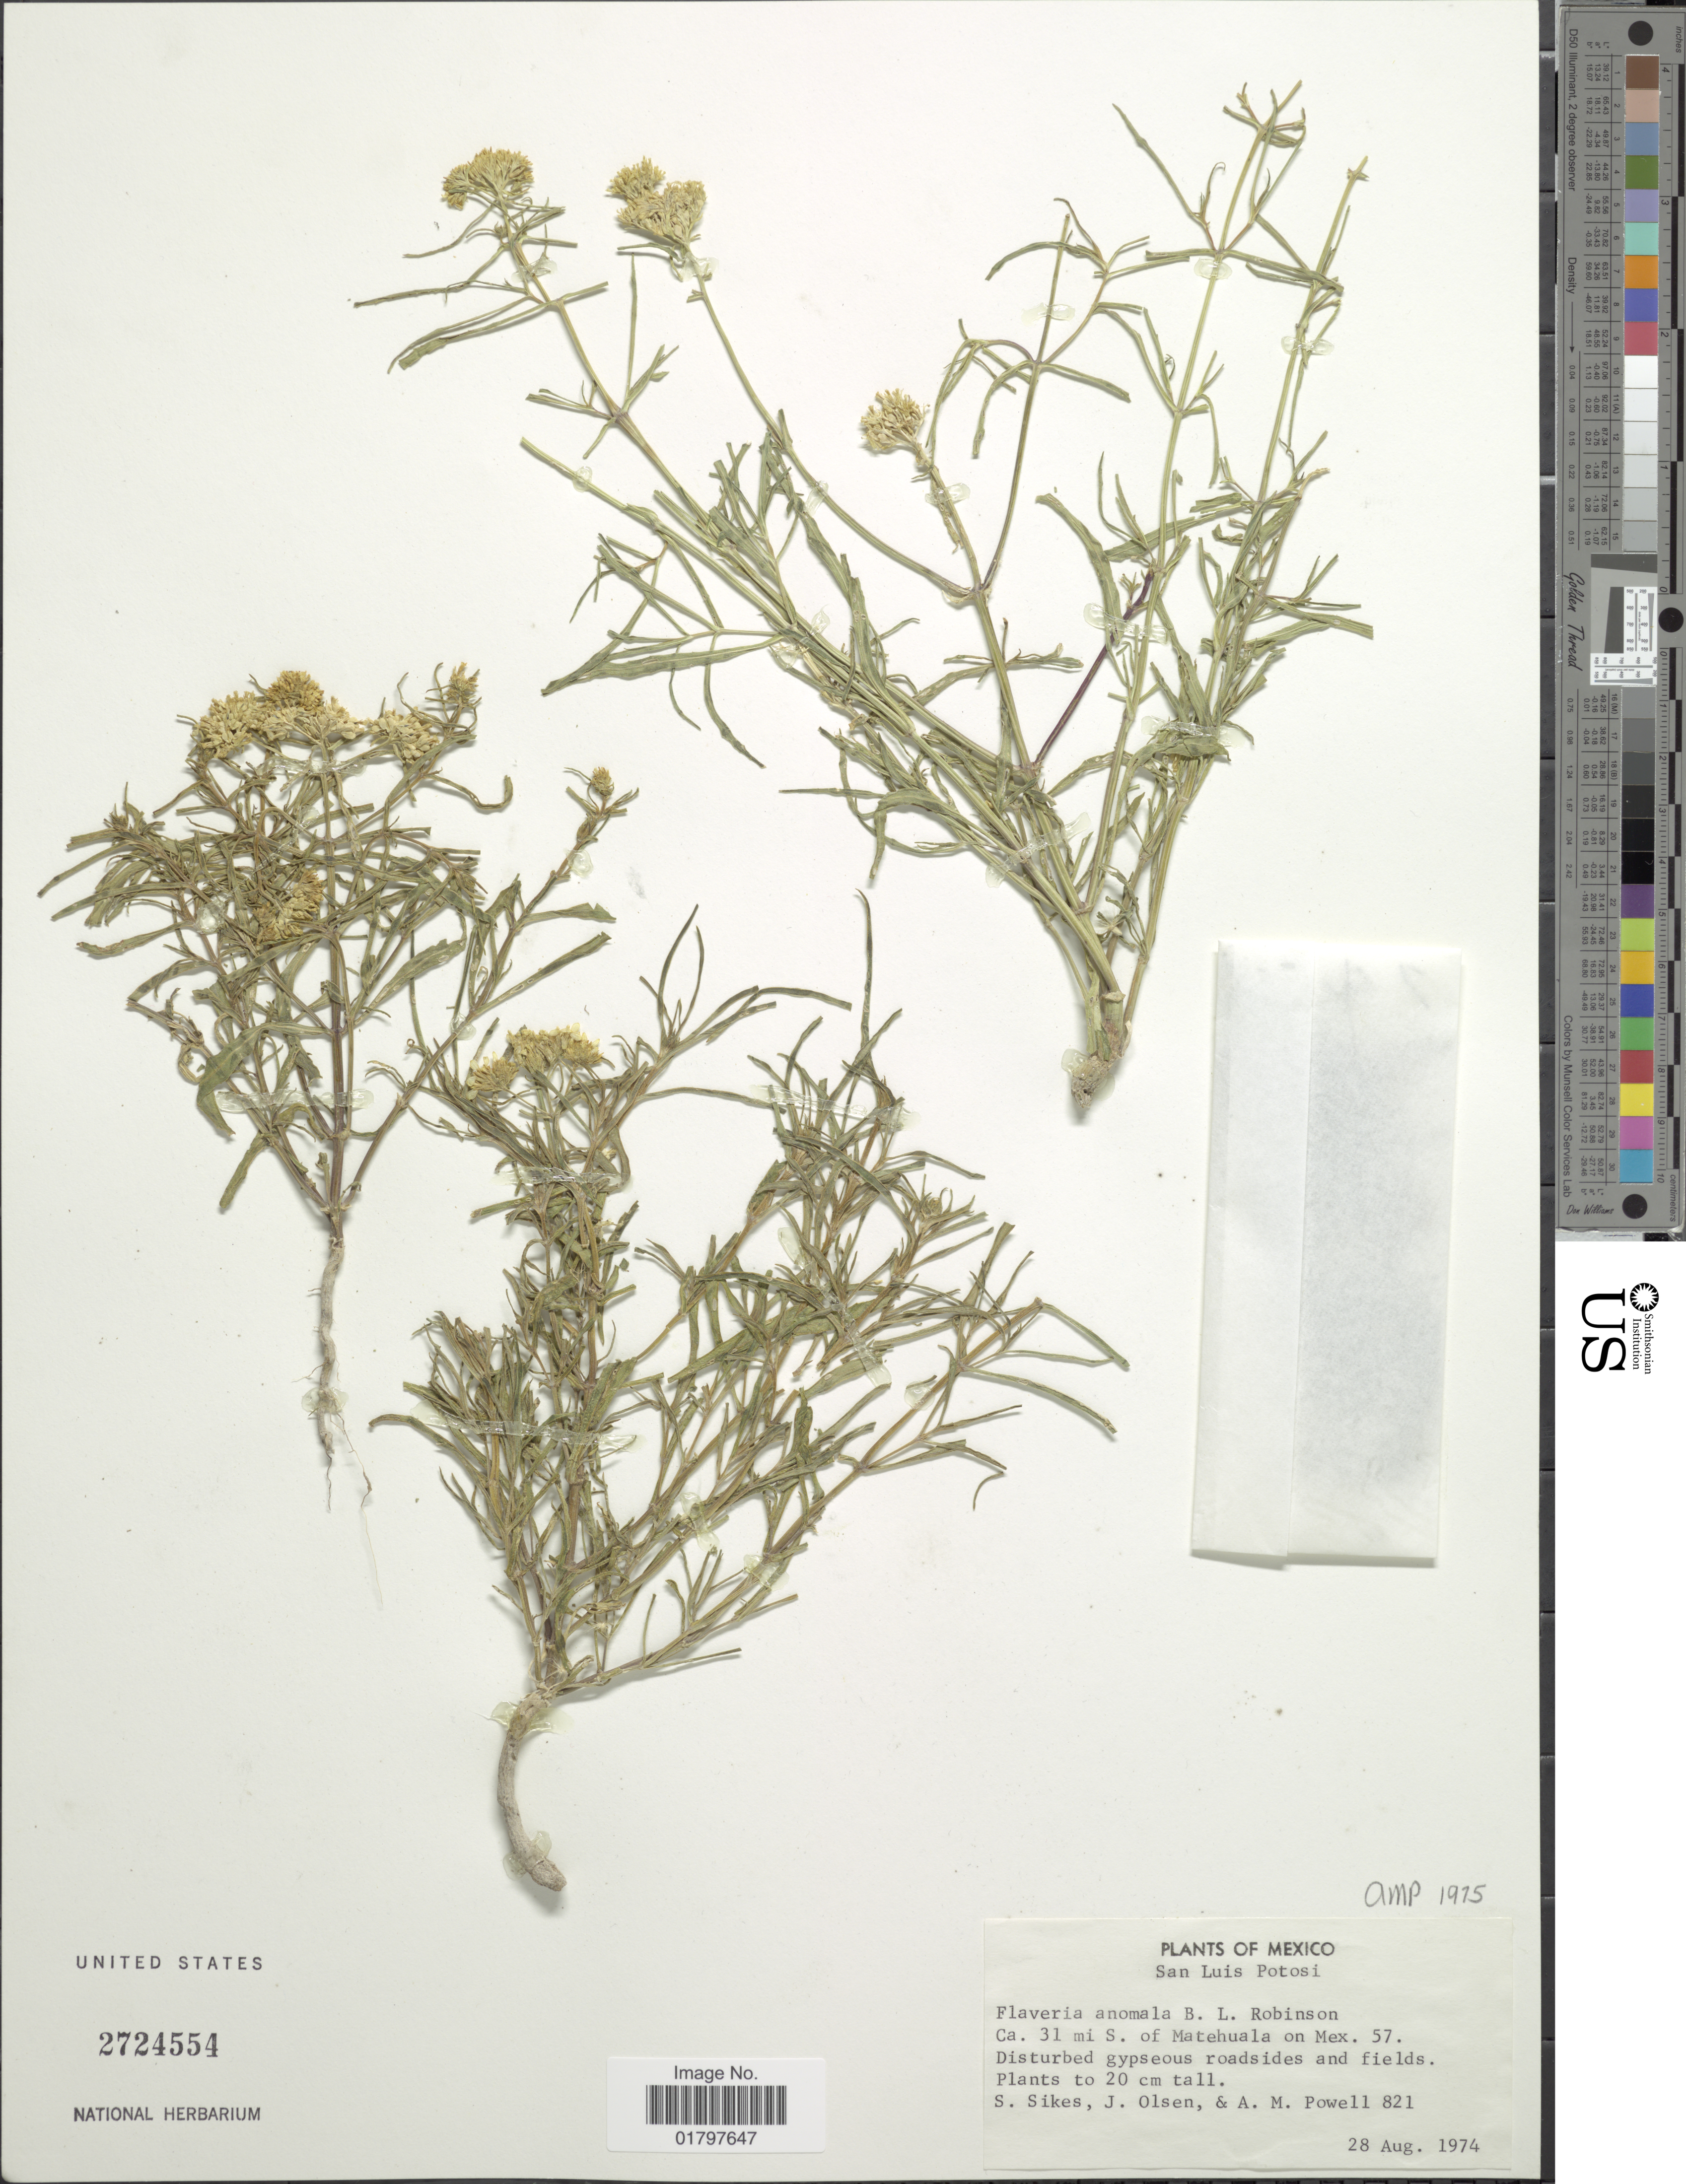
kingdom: Plantae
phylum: Tracheophyta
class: Magnoliopsida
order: Asterales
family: Asteraceae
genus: Flaveria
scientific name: Flaveria anomala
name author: B.L. Rob.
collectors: S. Sikes, J. Olsen & A. M. Powell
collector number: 821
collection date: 1974-08-28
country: Mexico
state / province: San Luis Potosí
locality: Ca. 31 mi S. of Matehuala on Mex. 57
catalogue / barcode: US 2724554